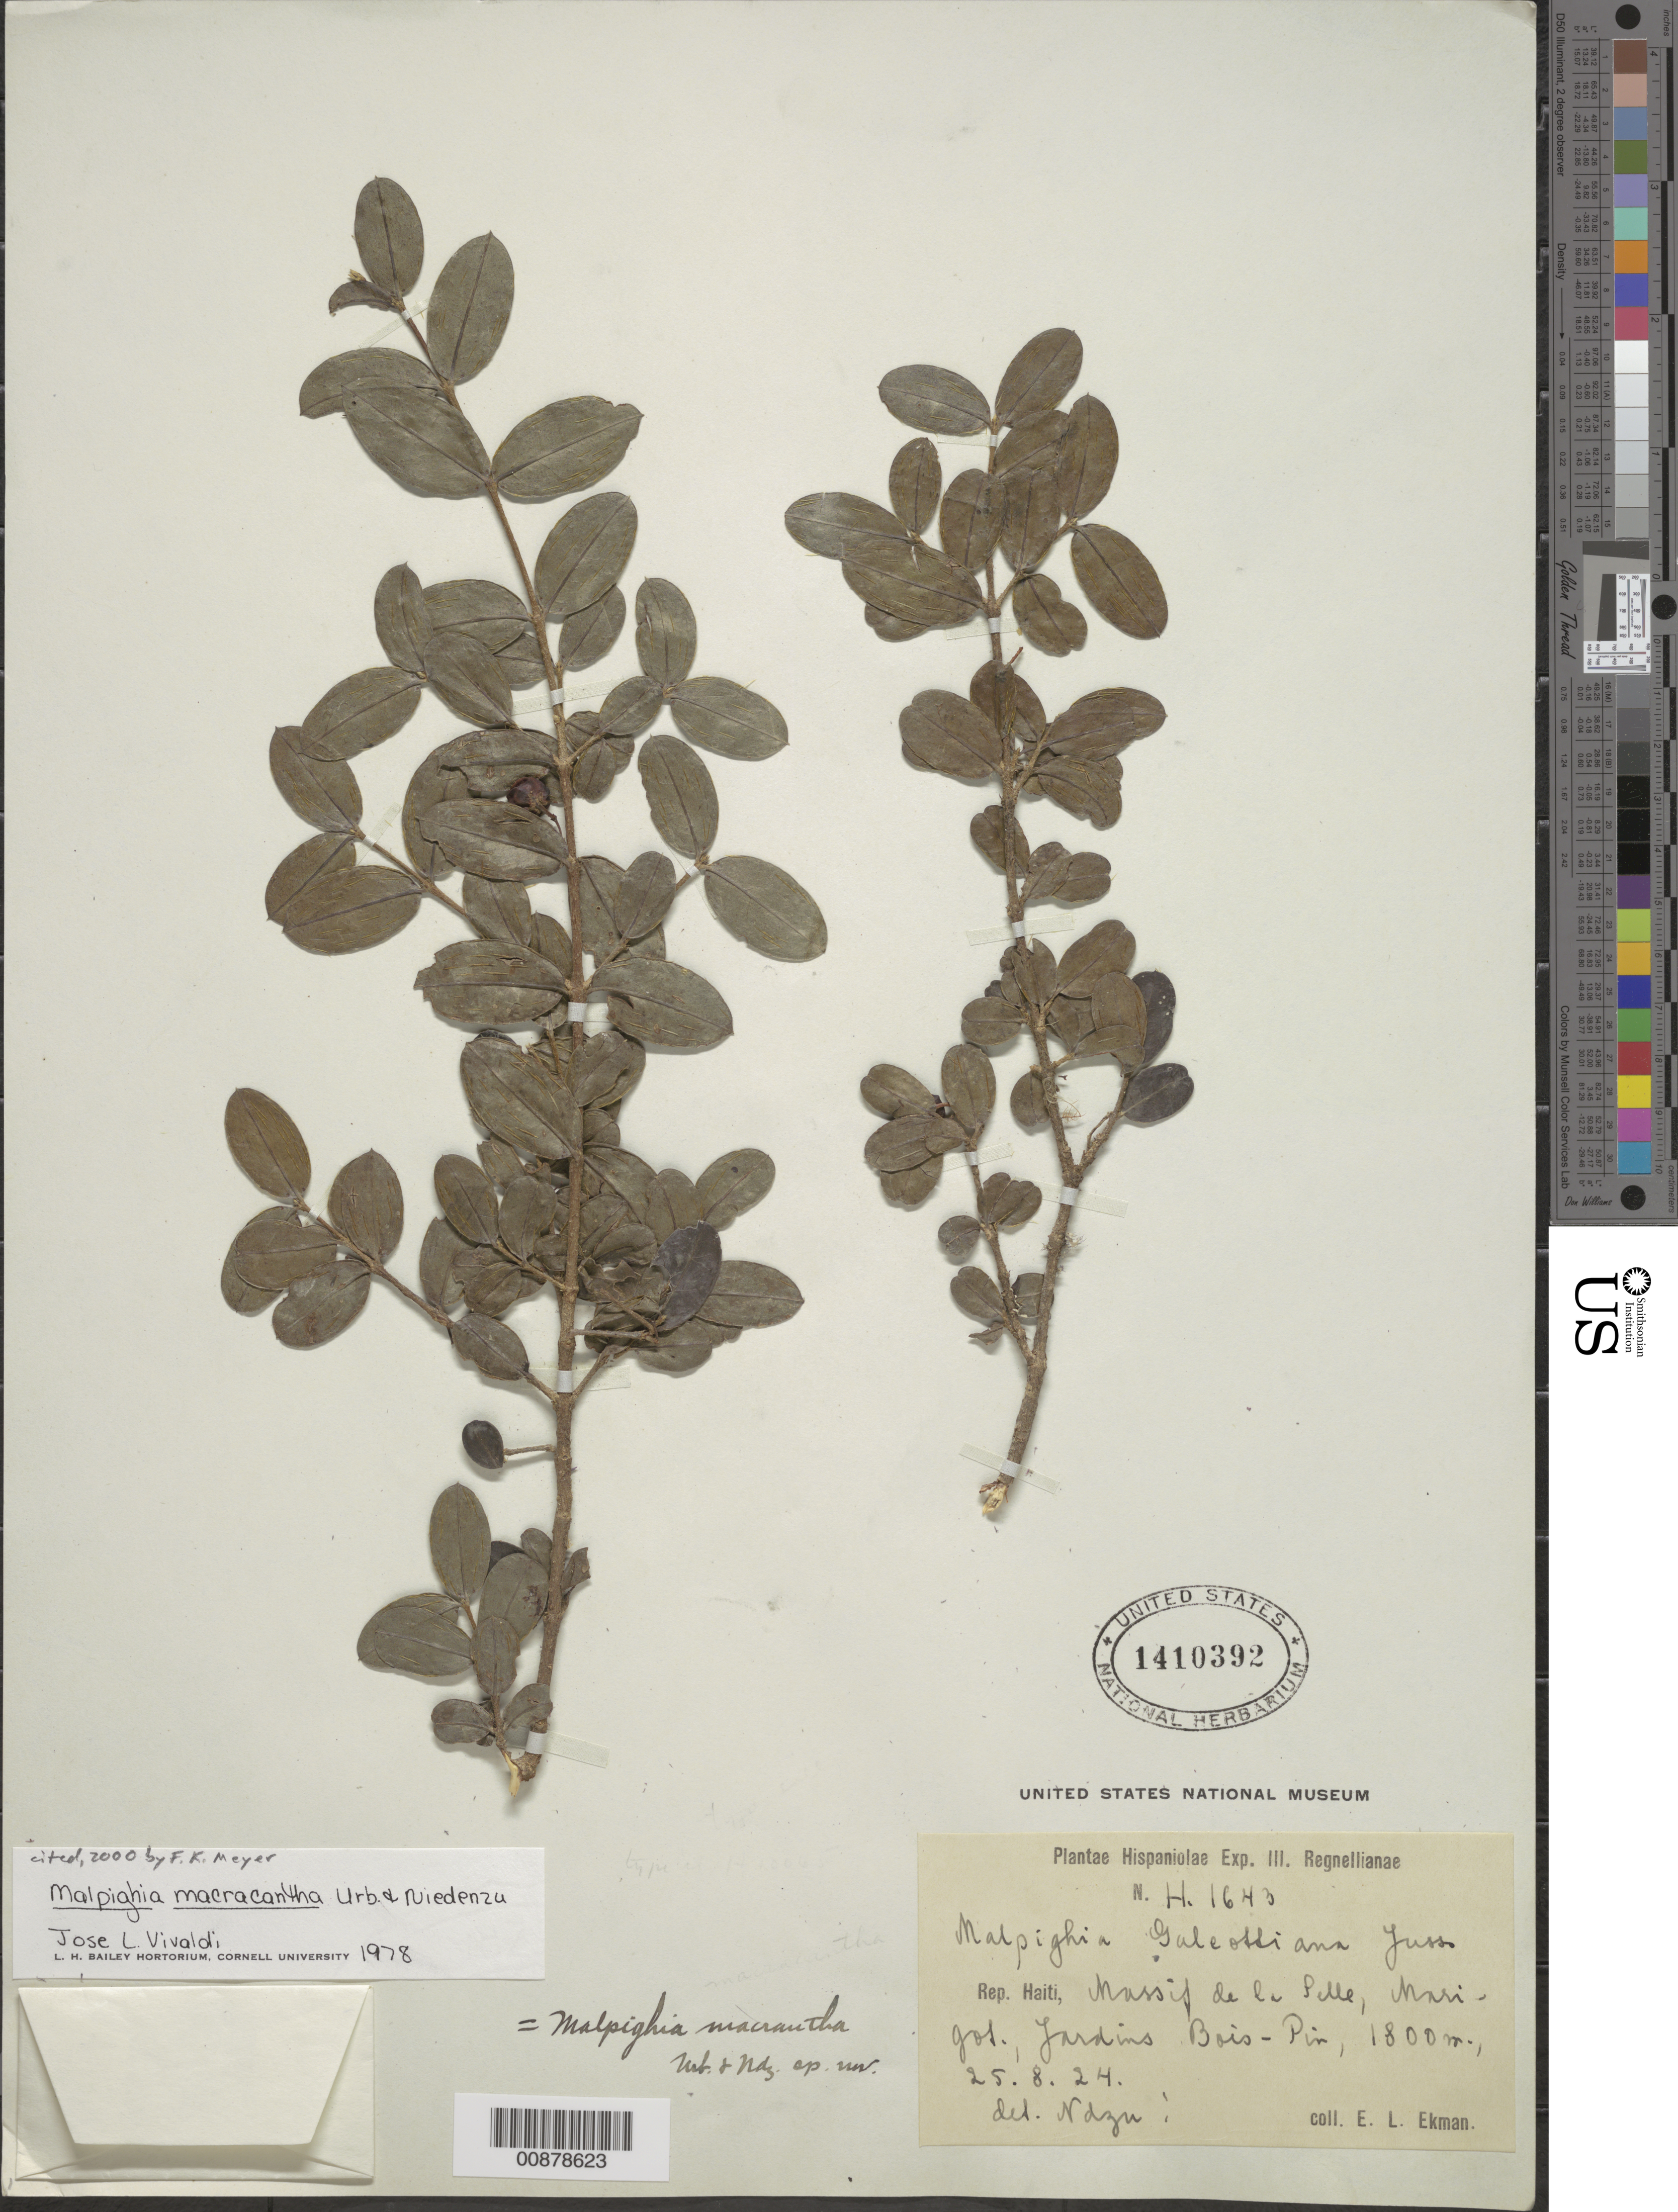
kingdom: Plantae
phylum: Tracheophyta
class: Magnoliopsida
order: Malpighiales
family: Malpighiaceae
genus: Malpighia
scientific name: Malpighia macracantha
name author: Urb. & Nied.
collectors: E. L. Ekman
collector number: H. 1643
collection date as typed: Transcribed d/m/y: 25/8/24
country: Haiti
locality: Massif de la Selle, Marigot., Jardins Bois-Pin.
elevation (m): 1800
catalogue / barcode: US 1410392